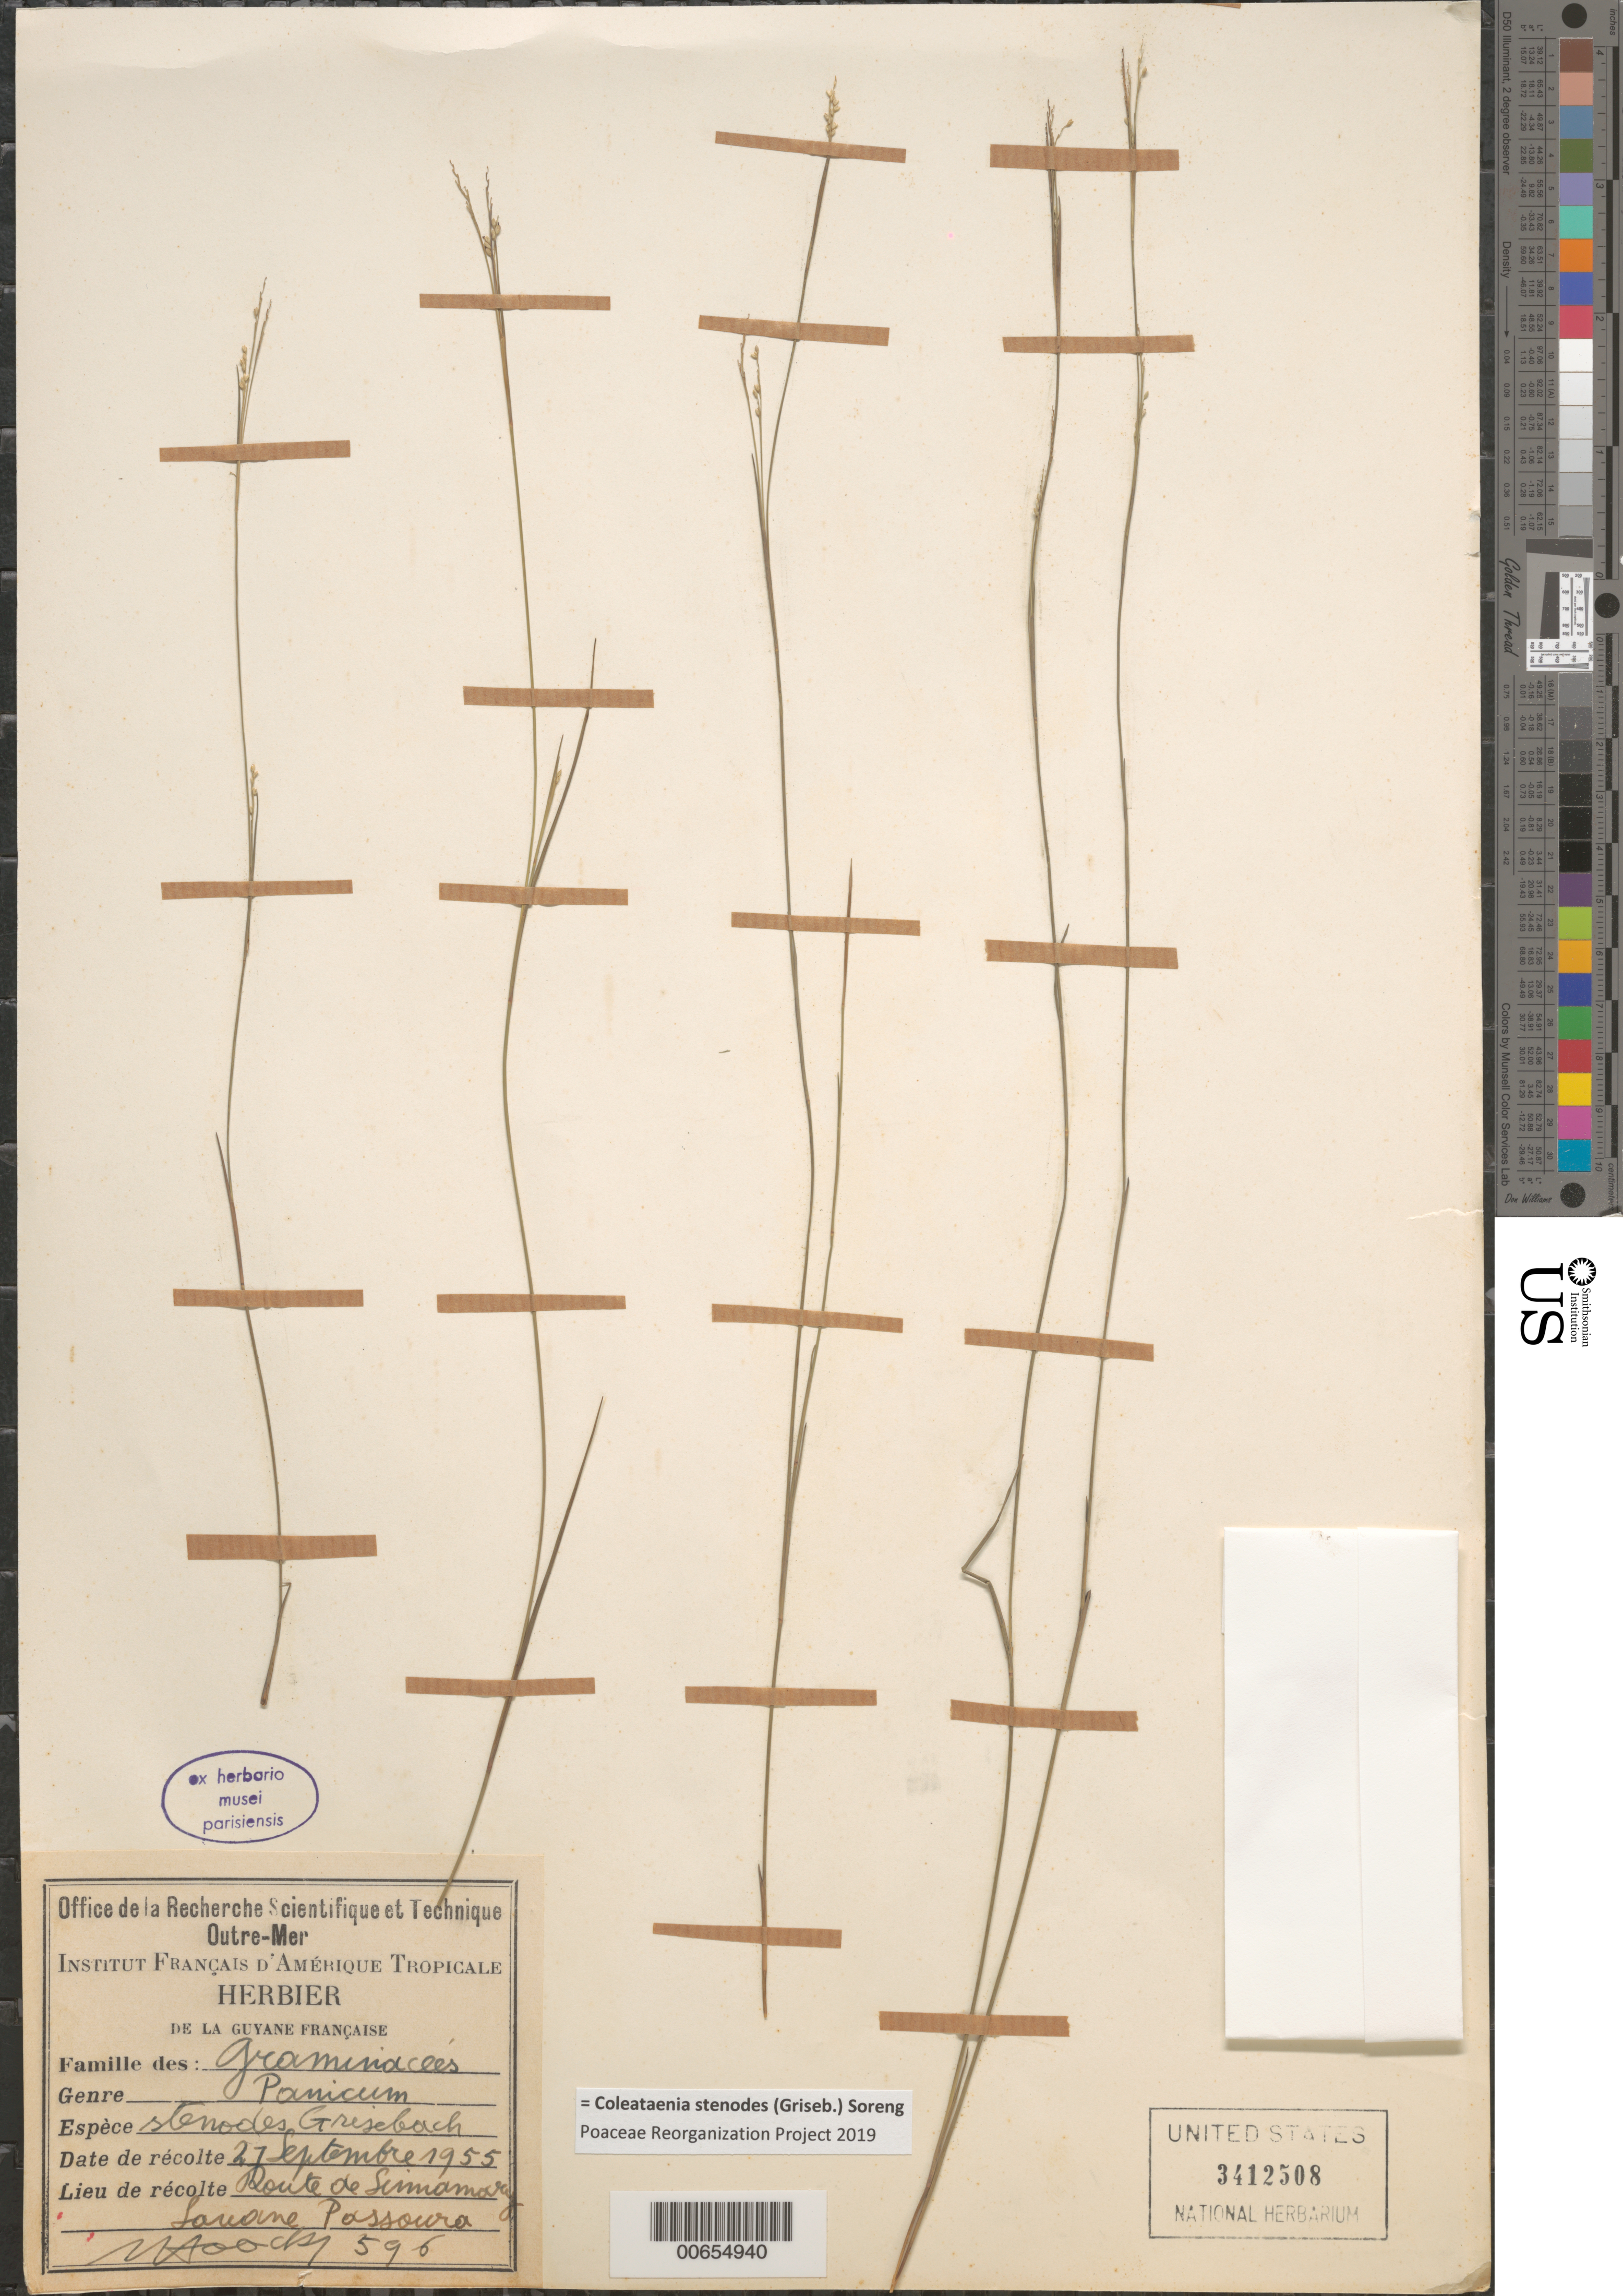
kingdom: Plantae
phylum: Tracheophyta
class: Liliopsida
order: Poales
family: Poaceae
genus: Panicum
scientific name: Panicum stenodes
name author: Griseb.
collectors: J. Hoock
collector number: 596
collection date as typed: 27-Sep-55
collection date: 1955-09-27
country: French Guiana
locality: Route de Sinnamary, Savane Passoura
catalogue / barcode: US 3412508